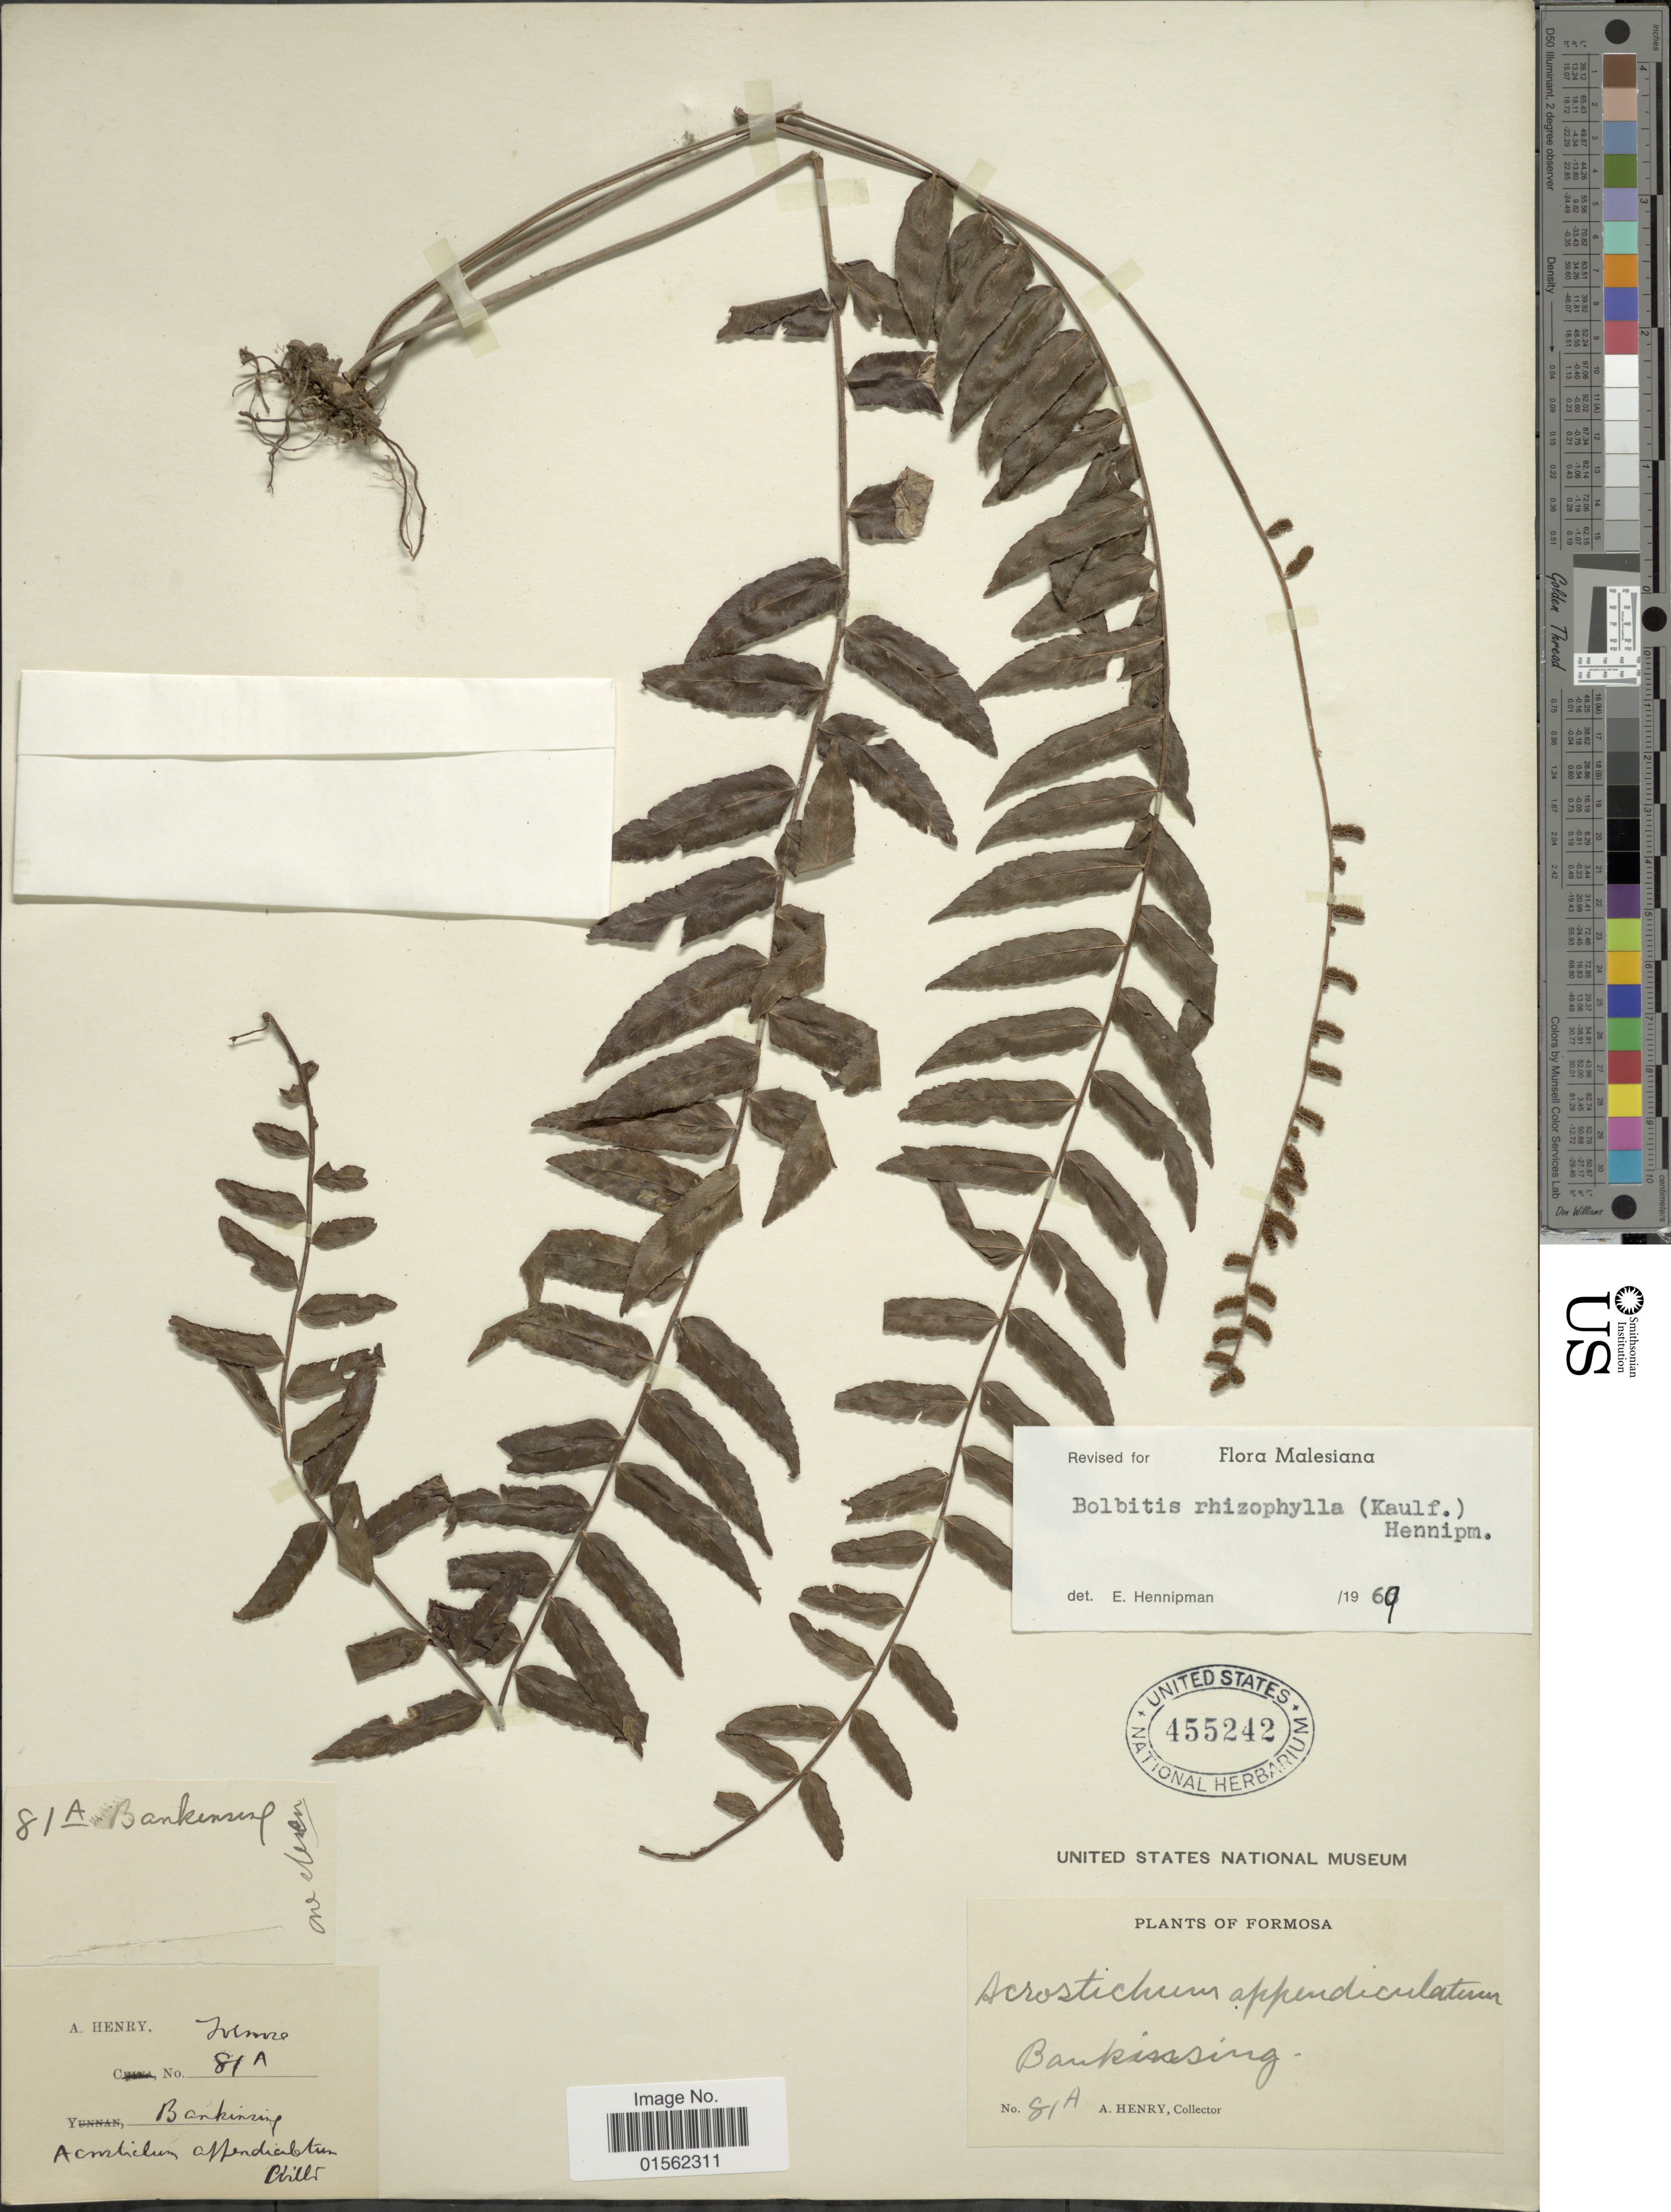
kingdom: Plantae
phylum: Tracheophyta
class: Polypodiopsida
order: Polypodiales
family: Dryopteridaceae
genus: Bolbitis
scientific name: Bolbitis rhizophylla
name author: (Kaulf.) Hennipman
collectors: A. Henry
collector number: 81 A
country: Taiwan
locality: Formosa, Bankinsing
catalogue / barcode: US 455242